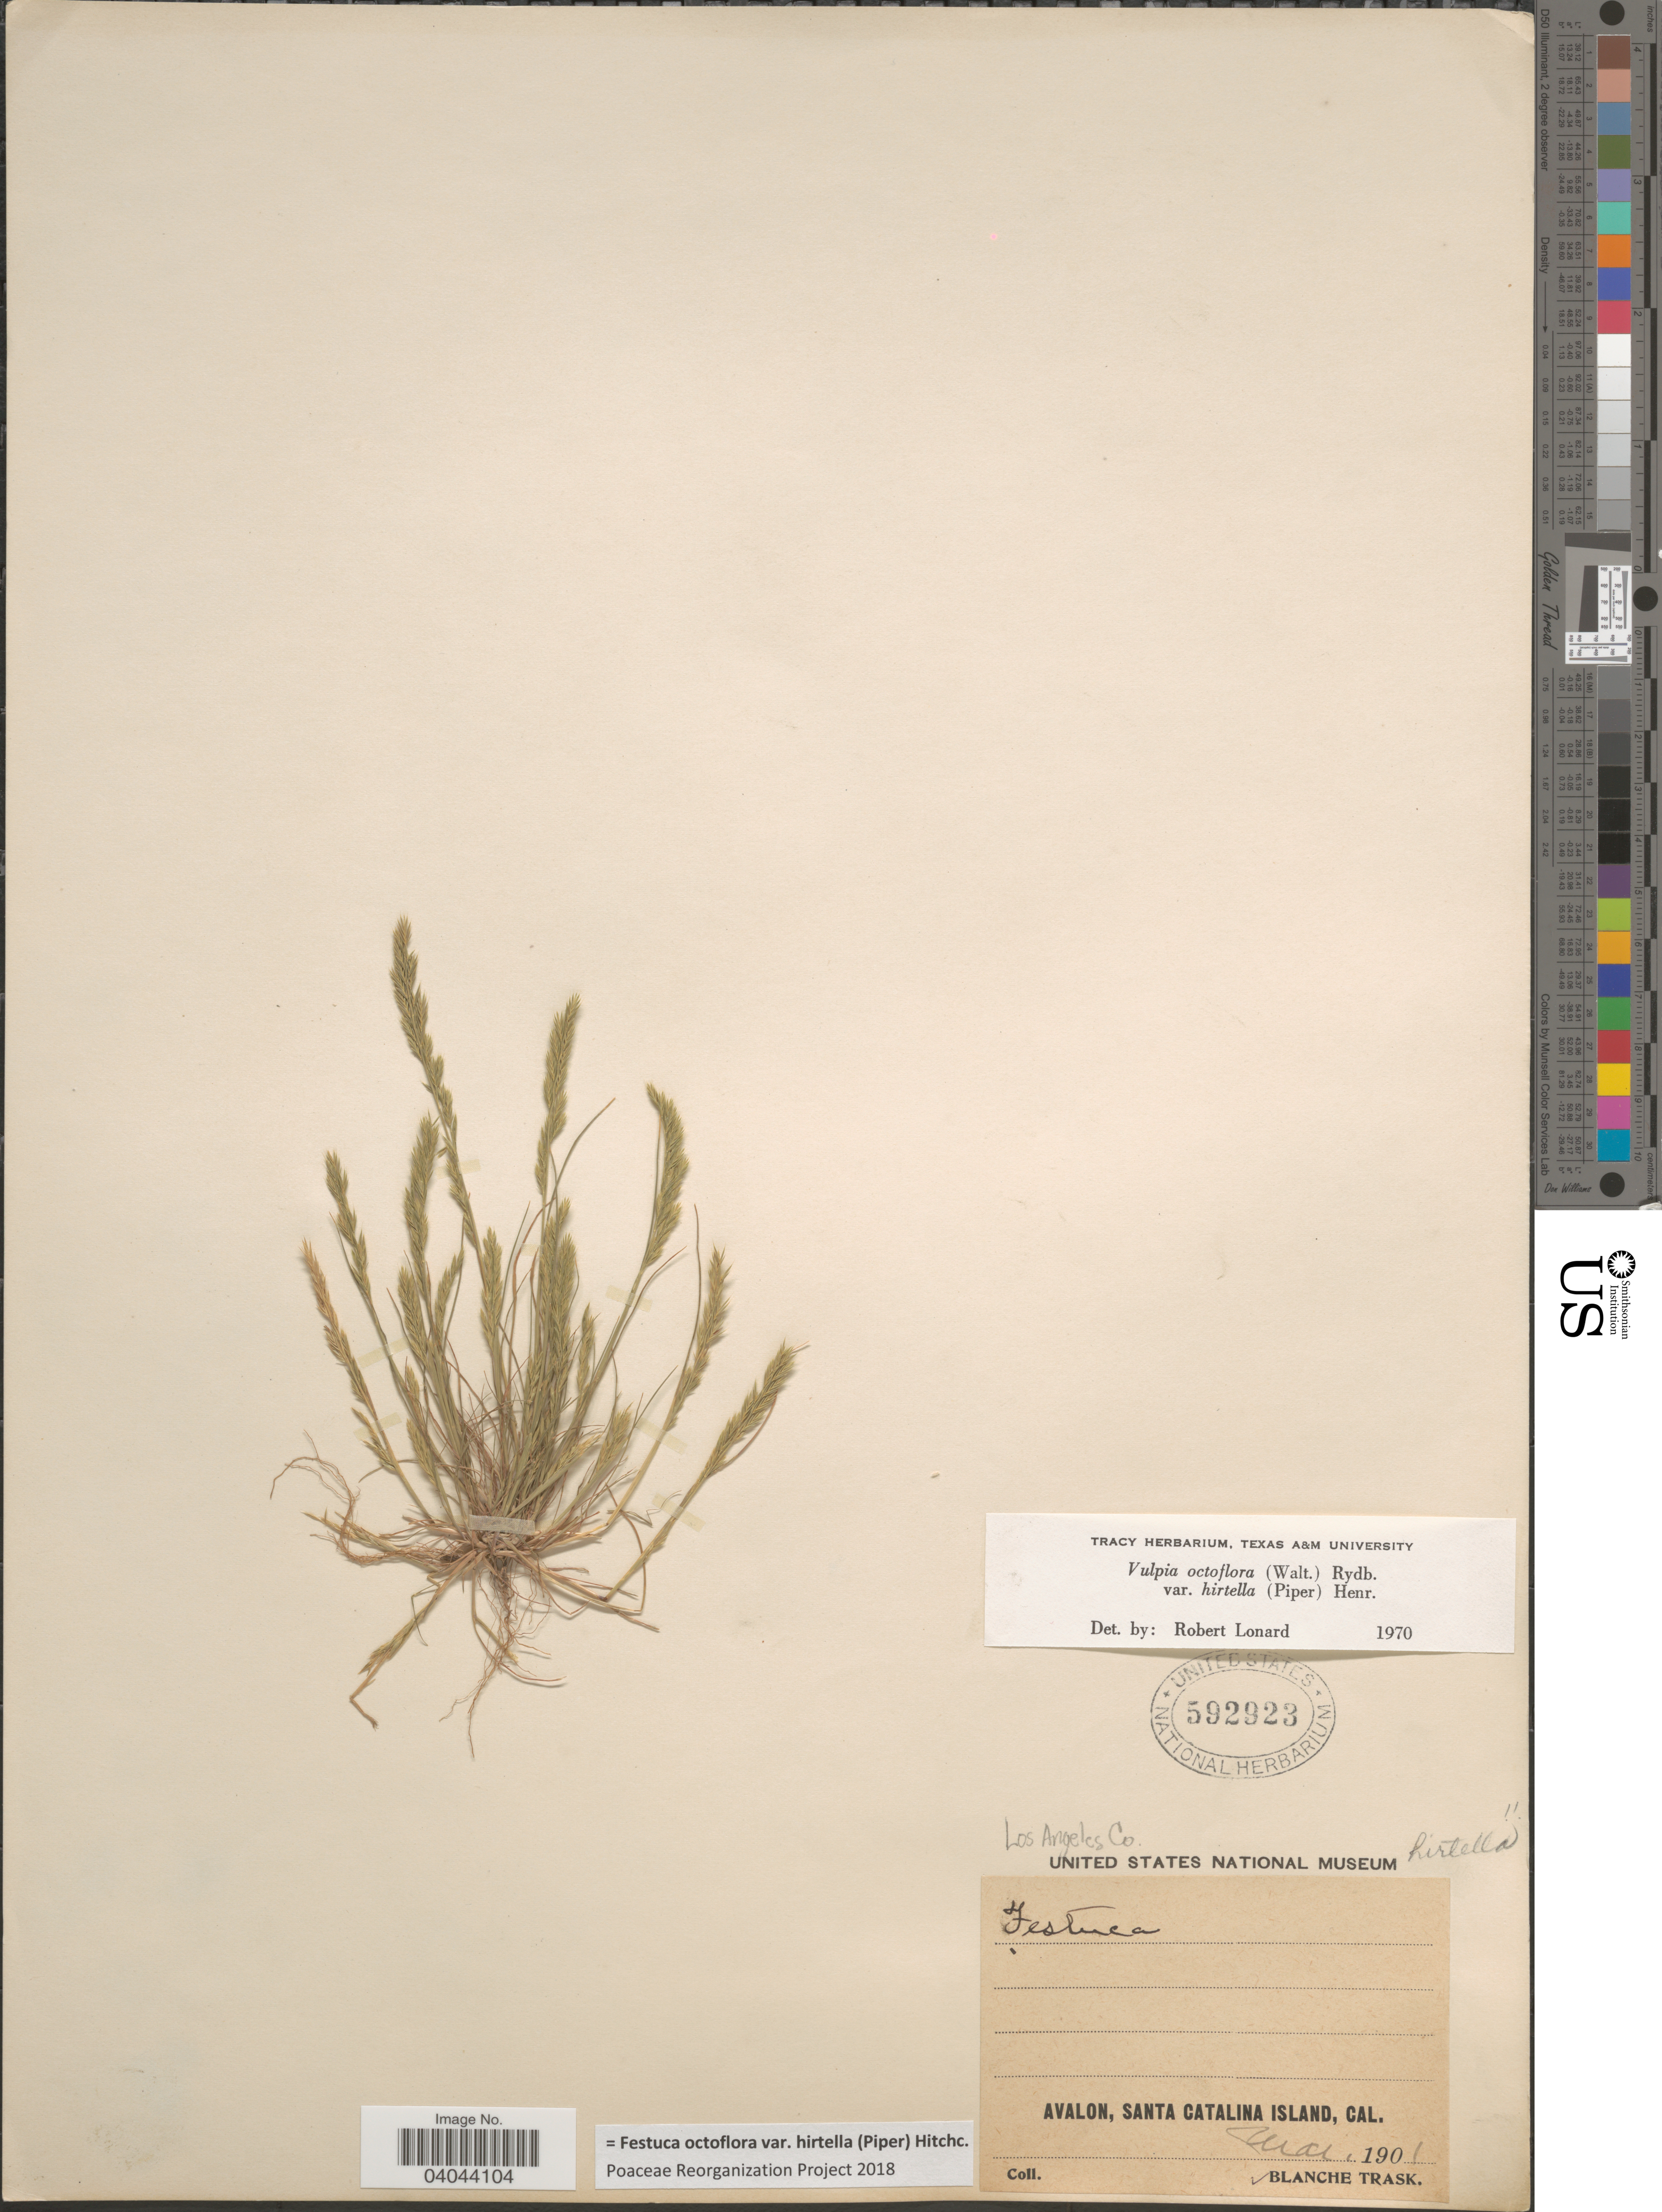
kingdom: Plantae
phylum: Tracheophyta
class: Liliopsida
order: Poales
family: Poaceae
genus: Festuca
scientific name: Festuca octoflora var. hirtella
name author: Piper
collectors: B. Trask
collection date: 1901-05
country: United States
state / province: California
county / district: Los Angeles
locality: Los Angeles Co. Avalon, Santa Catalina Island.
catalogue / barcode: US 592923